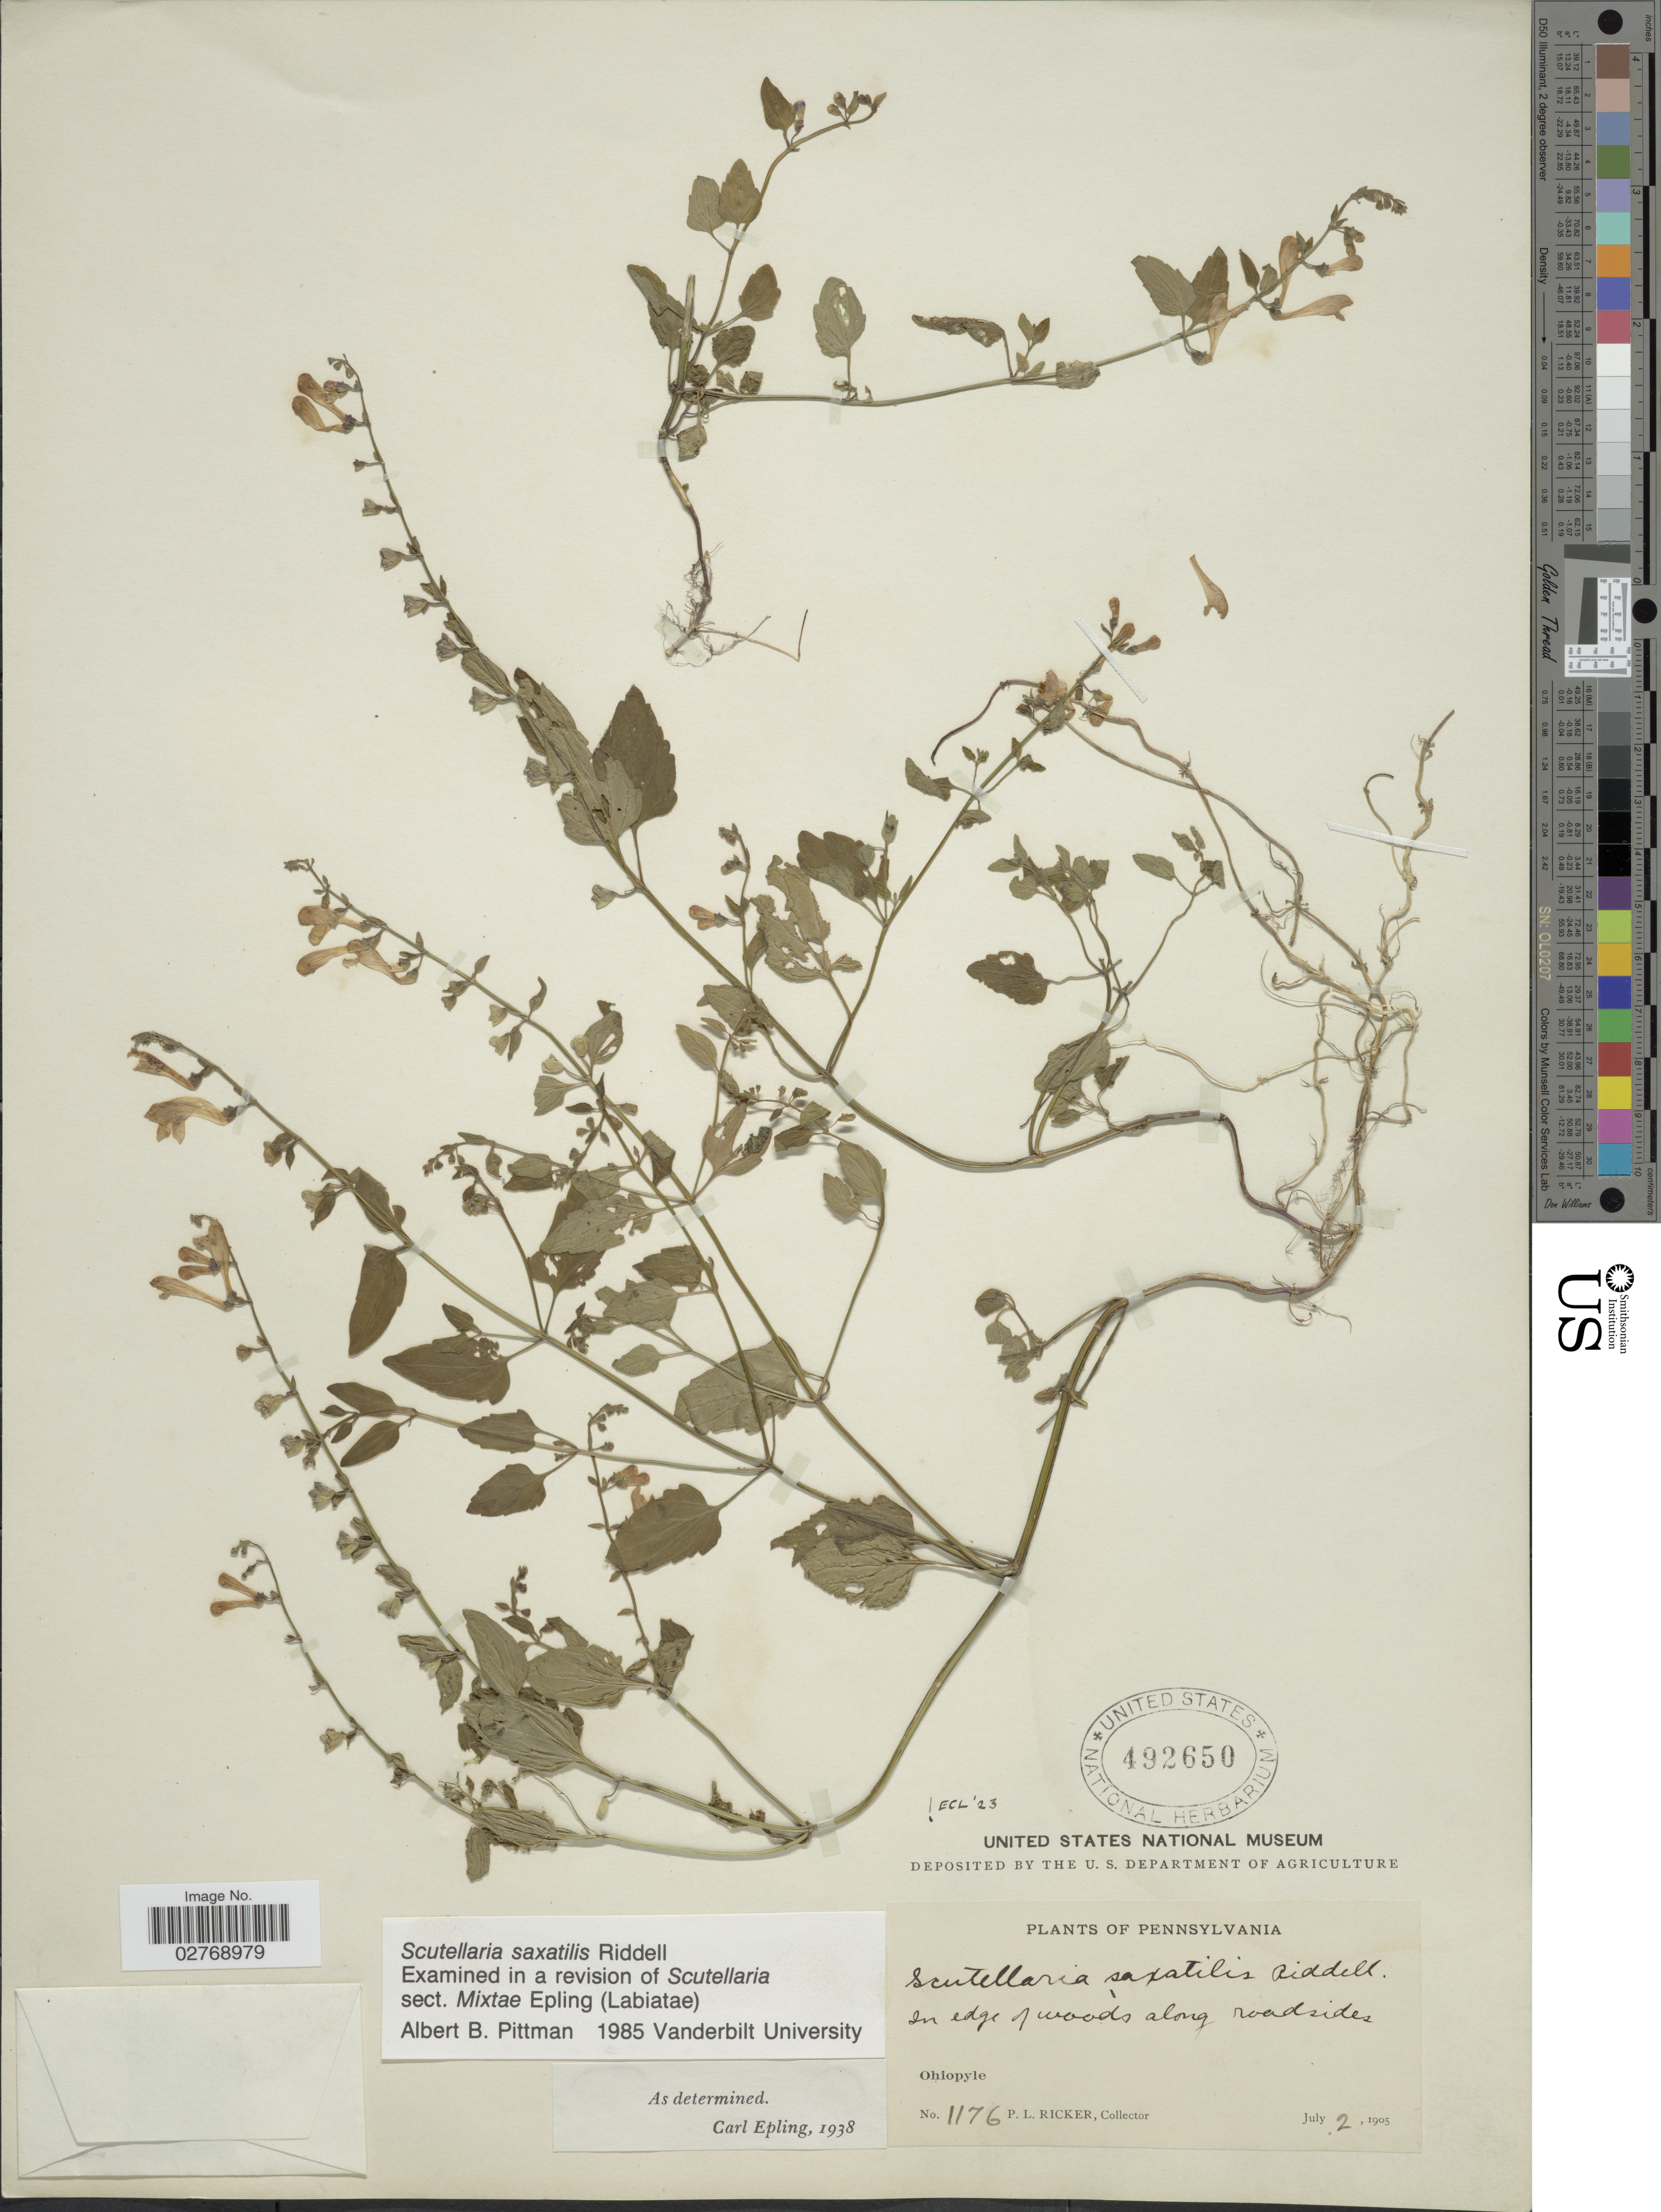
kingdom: Plantae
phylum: Tracheophyta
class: Magnoliopsida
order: Lamiales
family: Lamiaceae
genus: Scutellaria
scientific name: Scutellaria saxatilis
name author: Riddell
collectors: P. Ricker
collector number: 1176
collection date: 1905-07-02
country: United States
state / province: Pennsylvania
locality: Ohiopyle.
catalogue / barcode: US 492650